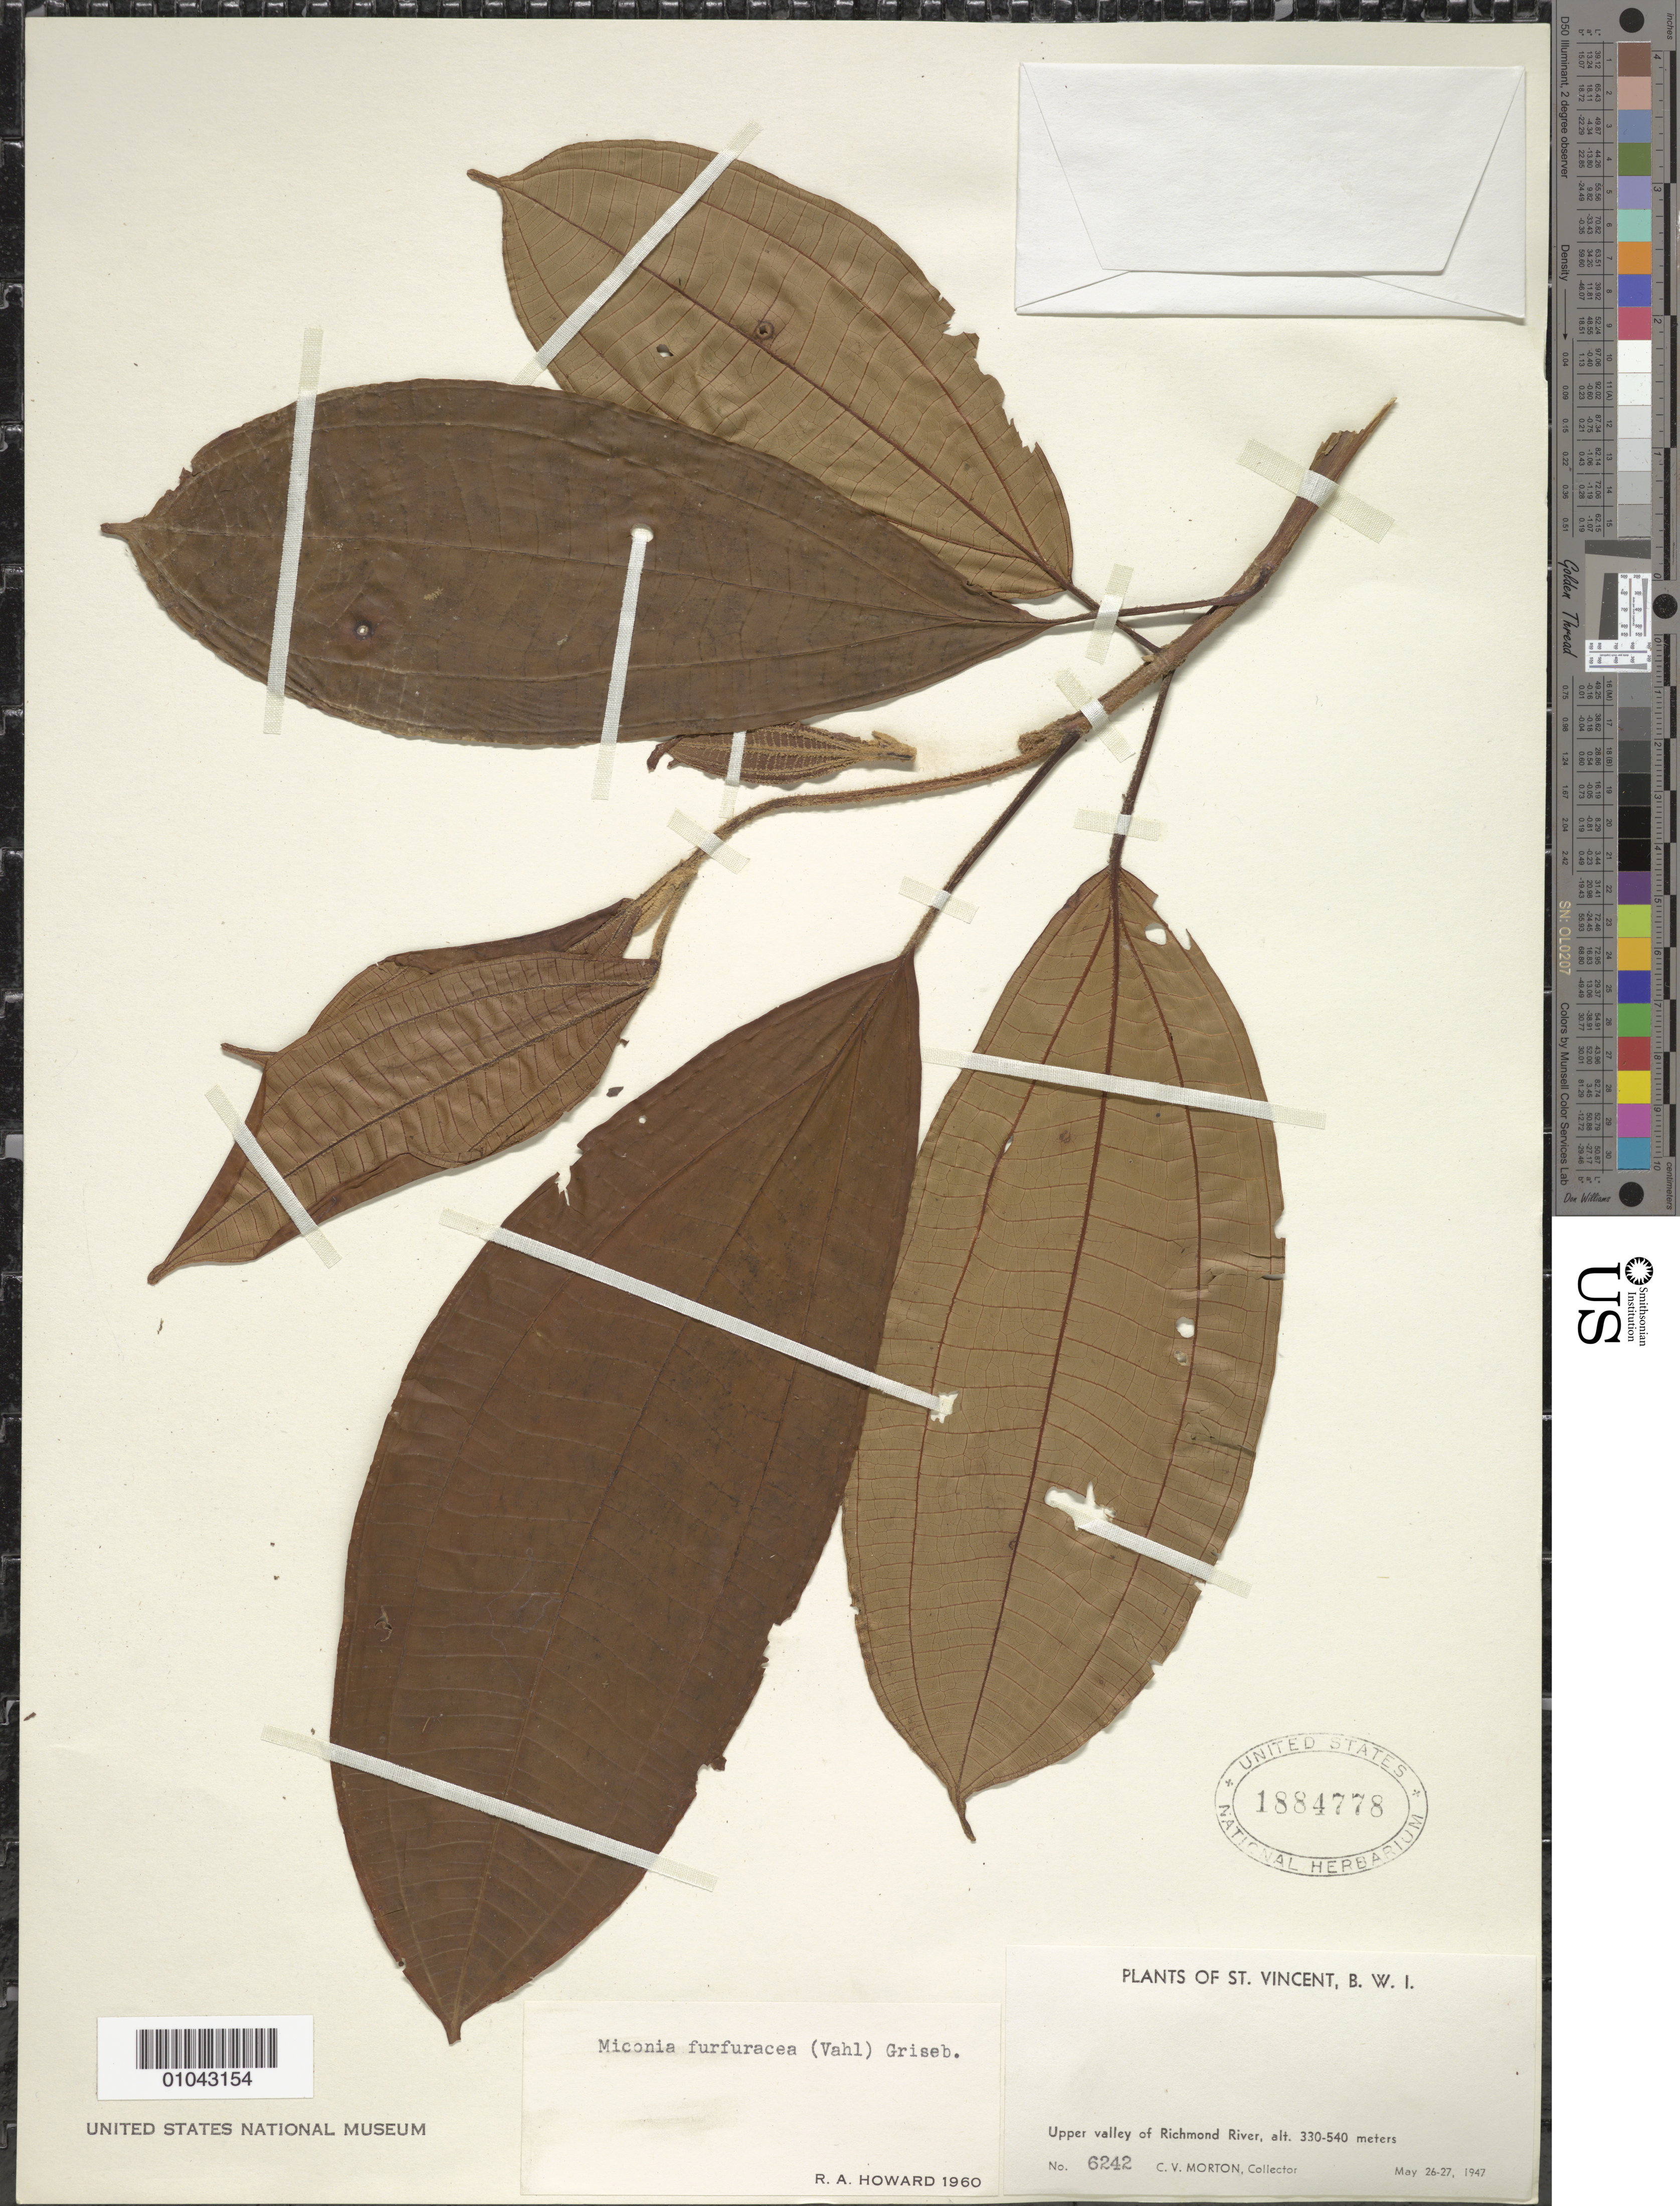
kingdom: Plantae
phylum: Tracheophyta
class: Magnoliopsida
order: Myrtales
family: Melastomataceae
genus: Miconia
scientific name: Miconia furfuracea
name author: (Vahl) Griseb.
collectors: C. V. Morton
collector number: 6242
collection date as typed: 26 May 1947 to 27 May 1947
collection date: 1947-05-26/1947-05-27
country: St. Vincent - Grenadines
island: St. Vincent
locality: Richmond River, upper valley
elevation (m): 330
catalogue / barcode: US 1884778